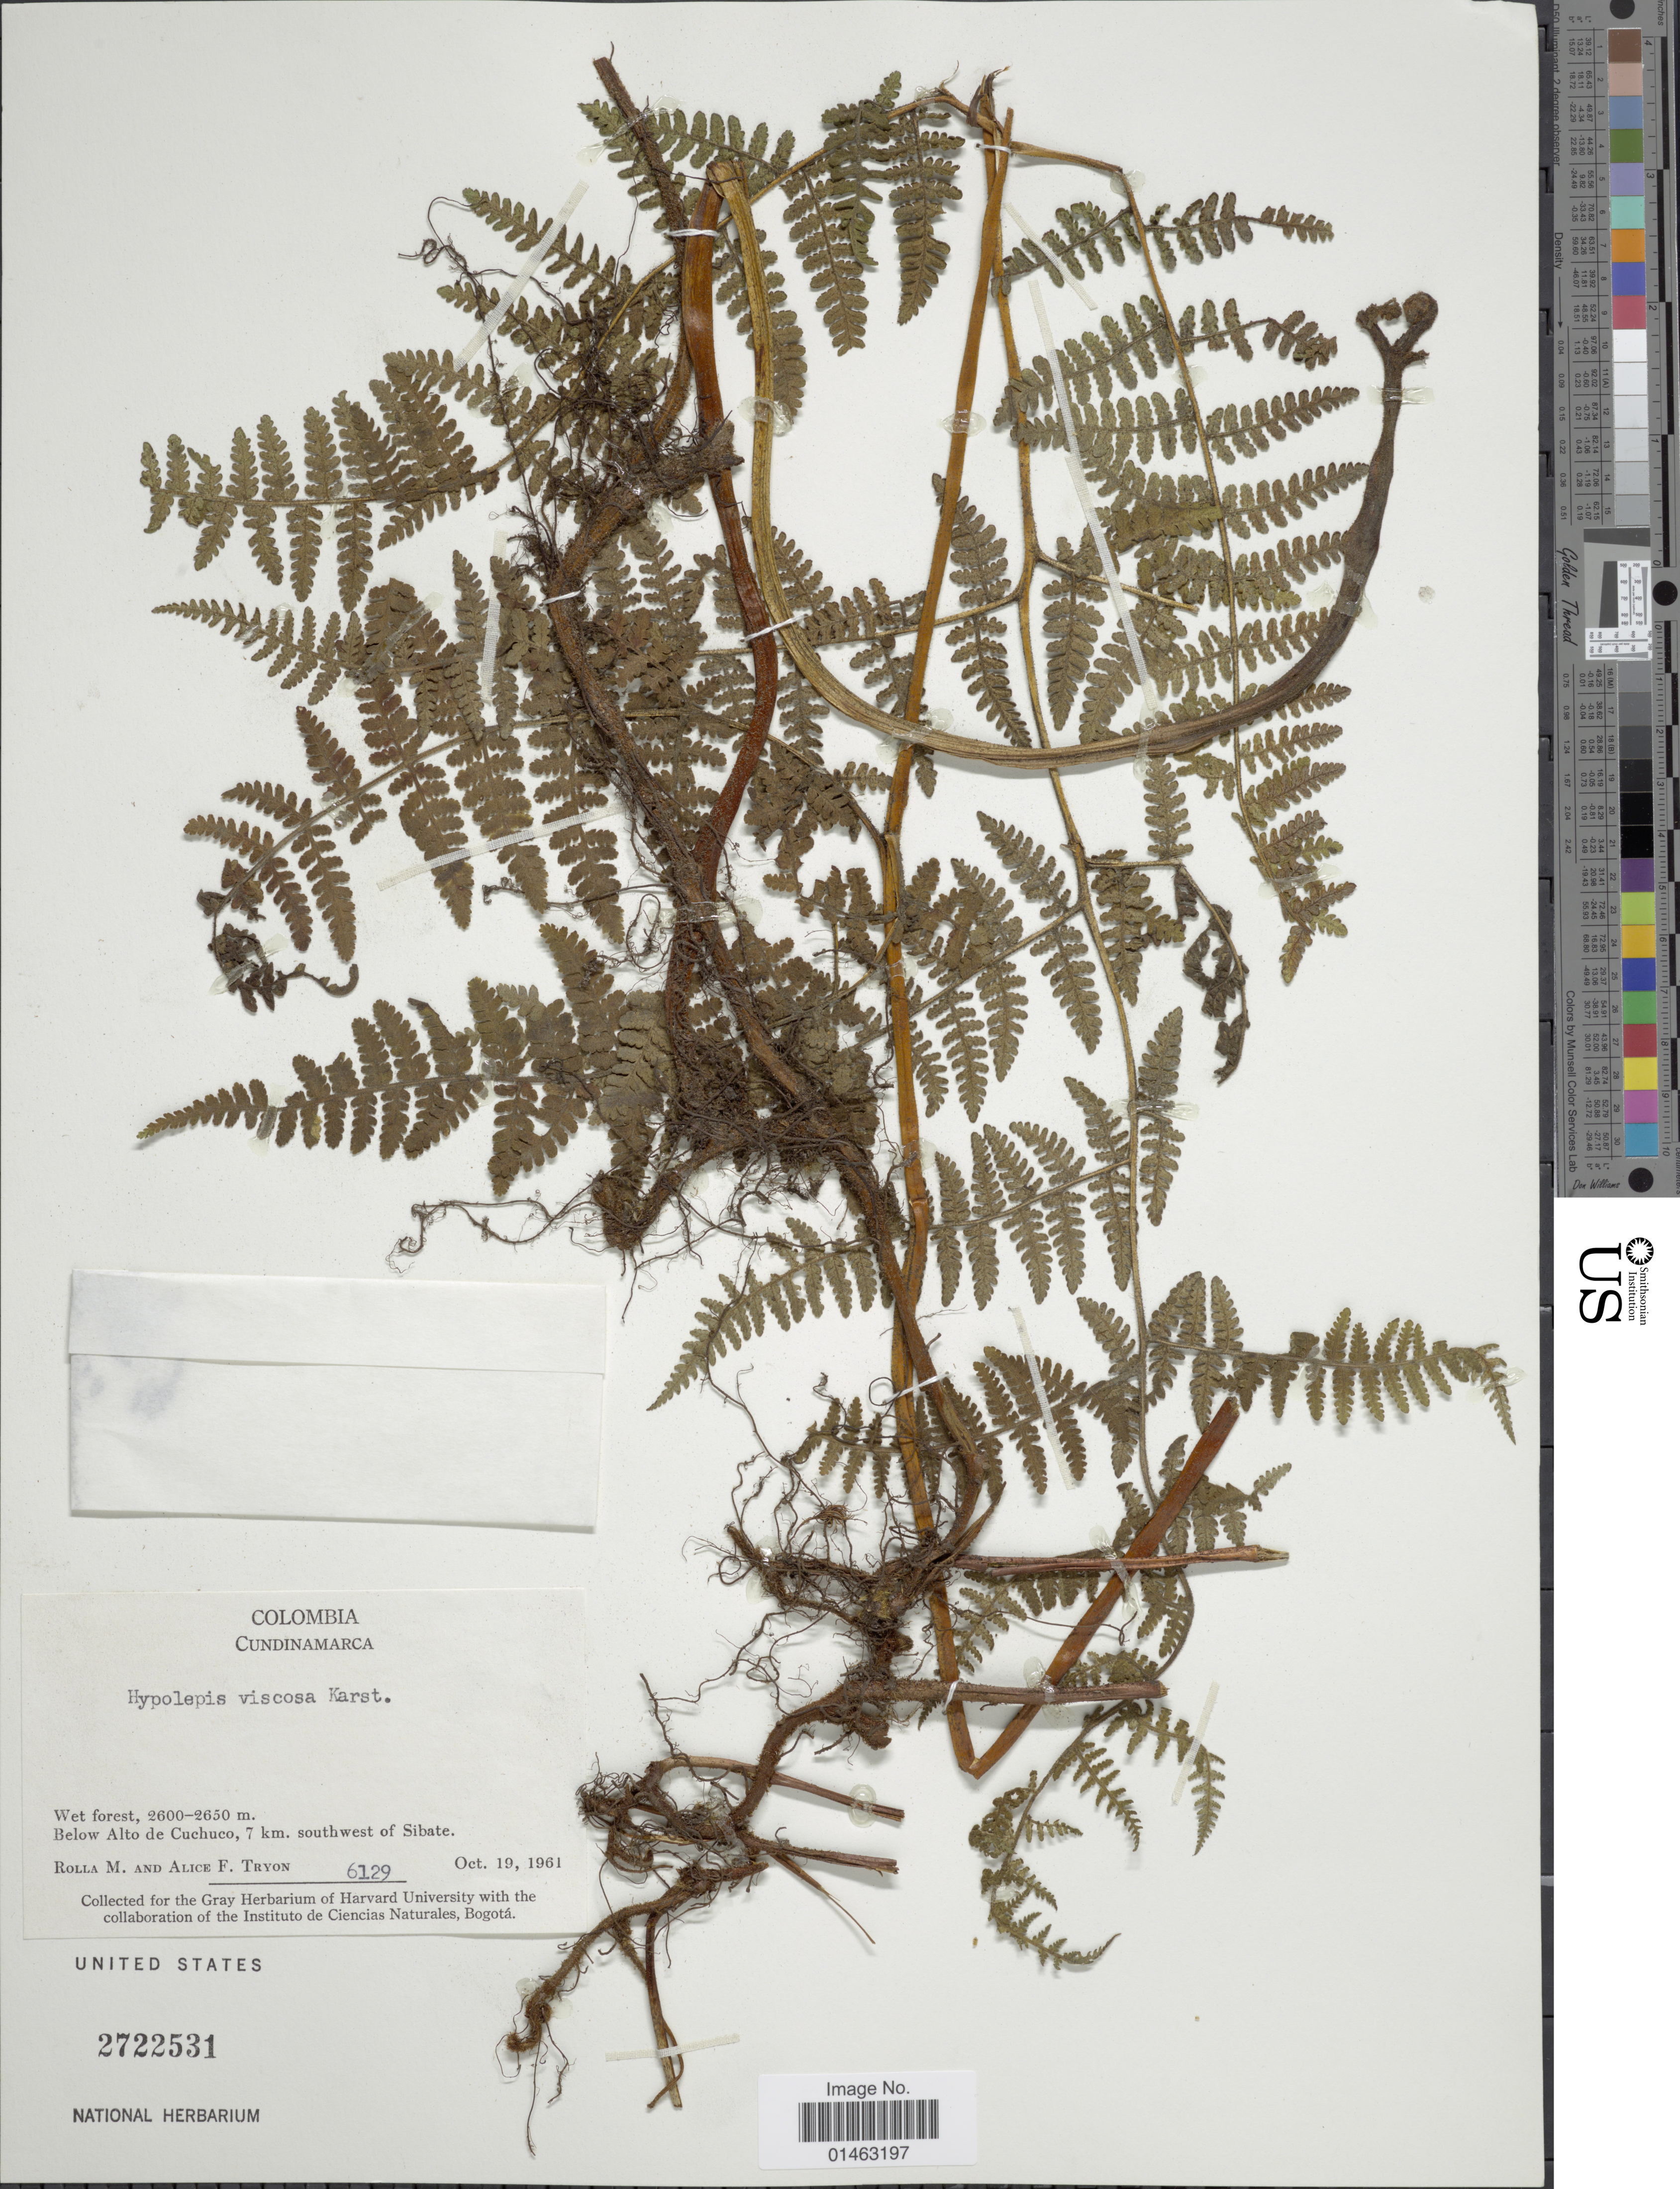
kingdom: Plantae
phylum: Tracheophyta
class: Polypodiopsida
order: Polypodiales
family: Dennstaedtiaceae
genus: Hypolepis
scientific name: Hypolepis viscosa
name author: H. Karst.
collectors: M. Rolla & A. F. Tryon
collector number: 6129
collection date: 1961-10-19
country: Colombia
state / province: Cundinamarca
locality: Below Alto de Cuchuco, 7 km. southwest of Sibate.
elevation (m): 2600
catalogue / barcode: US 2722531